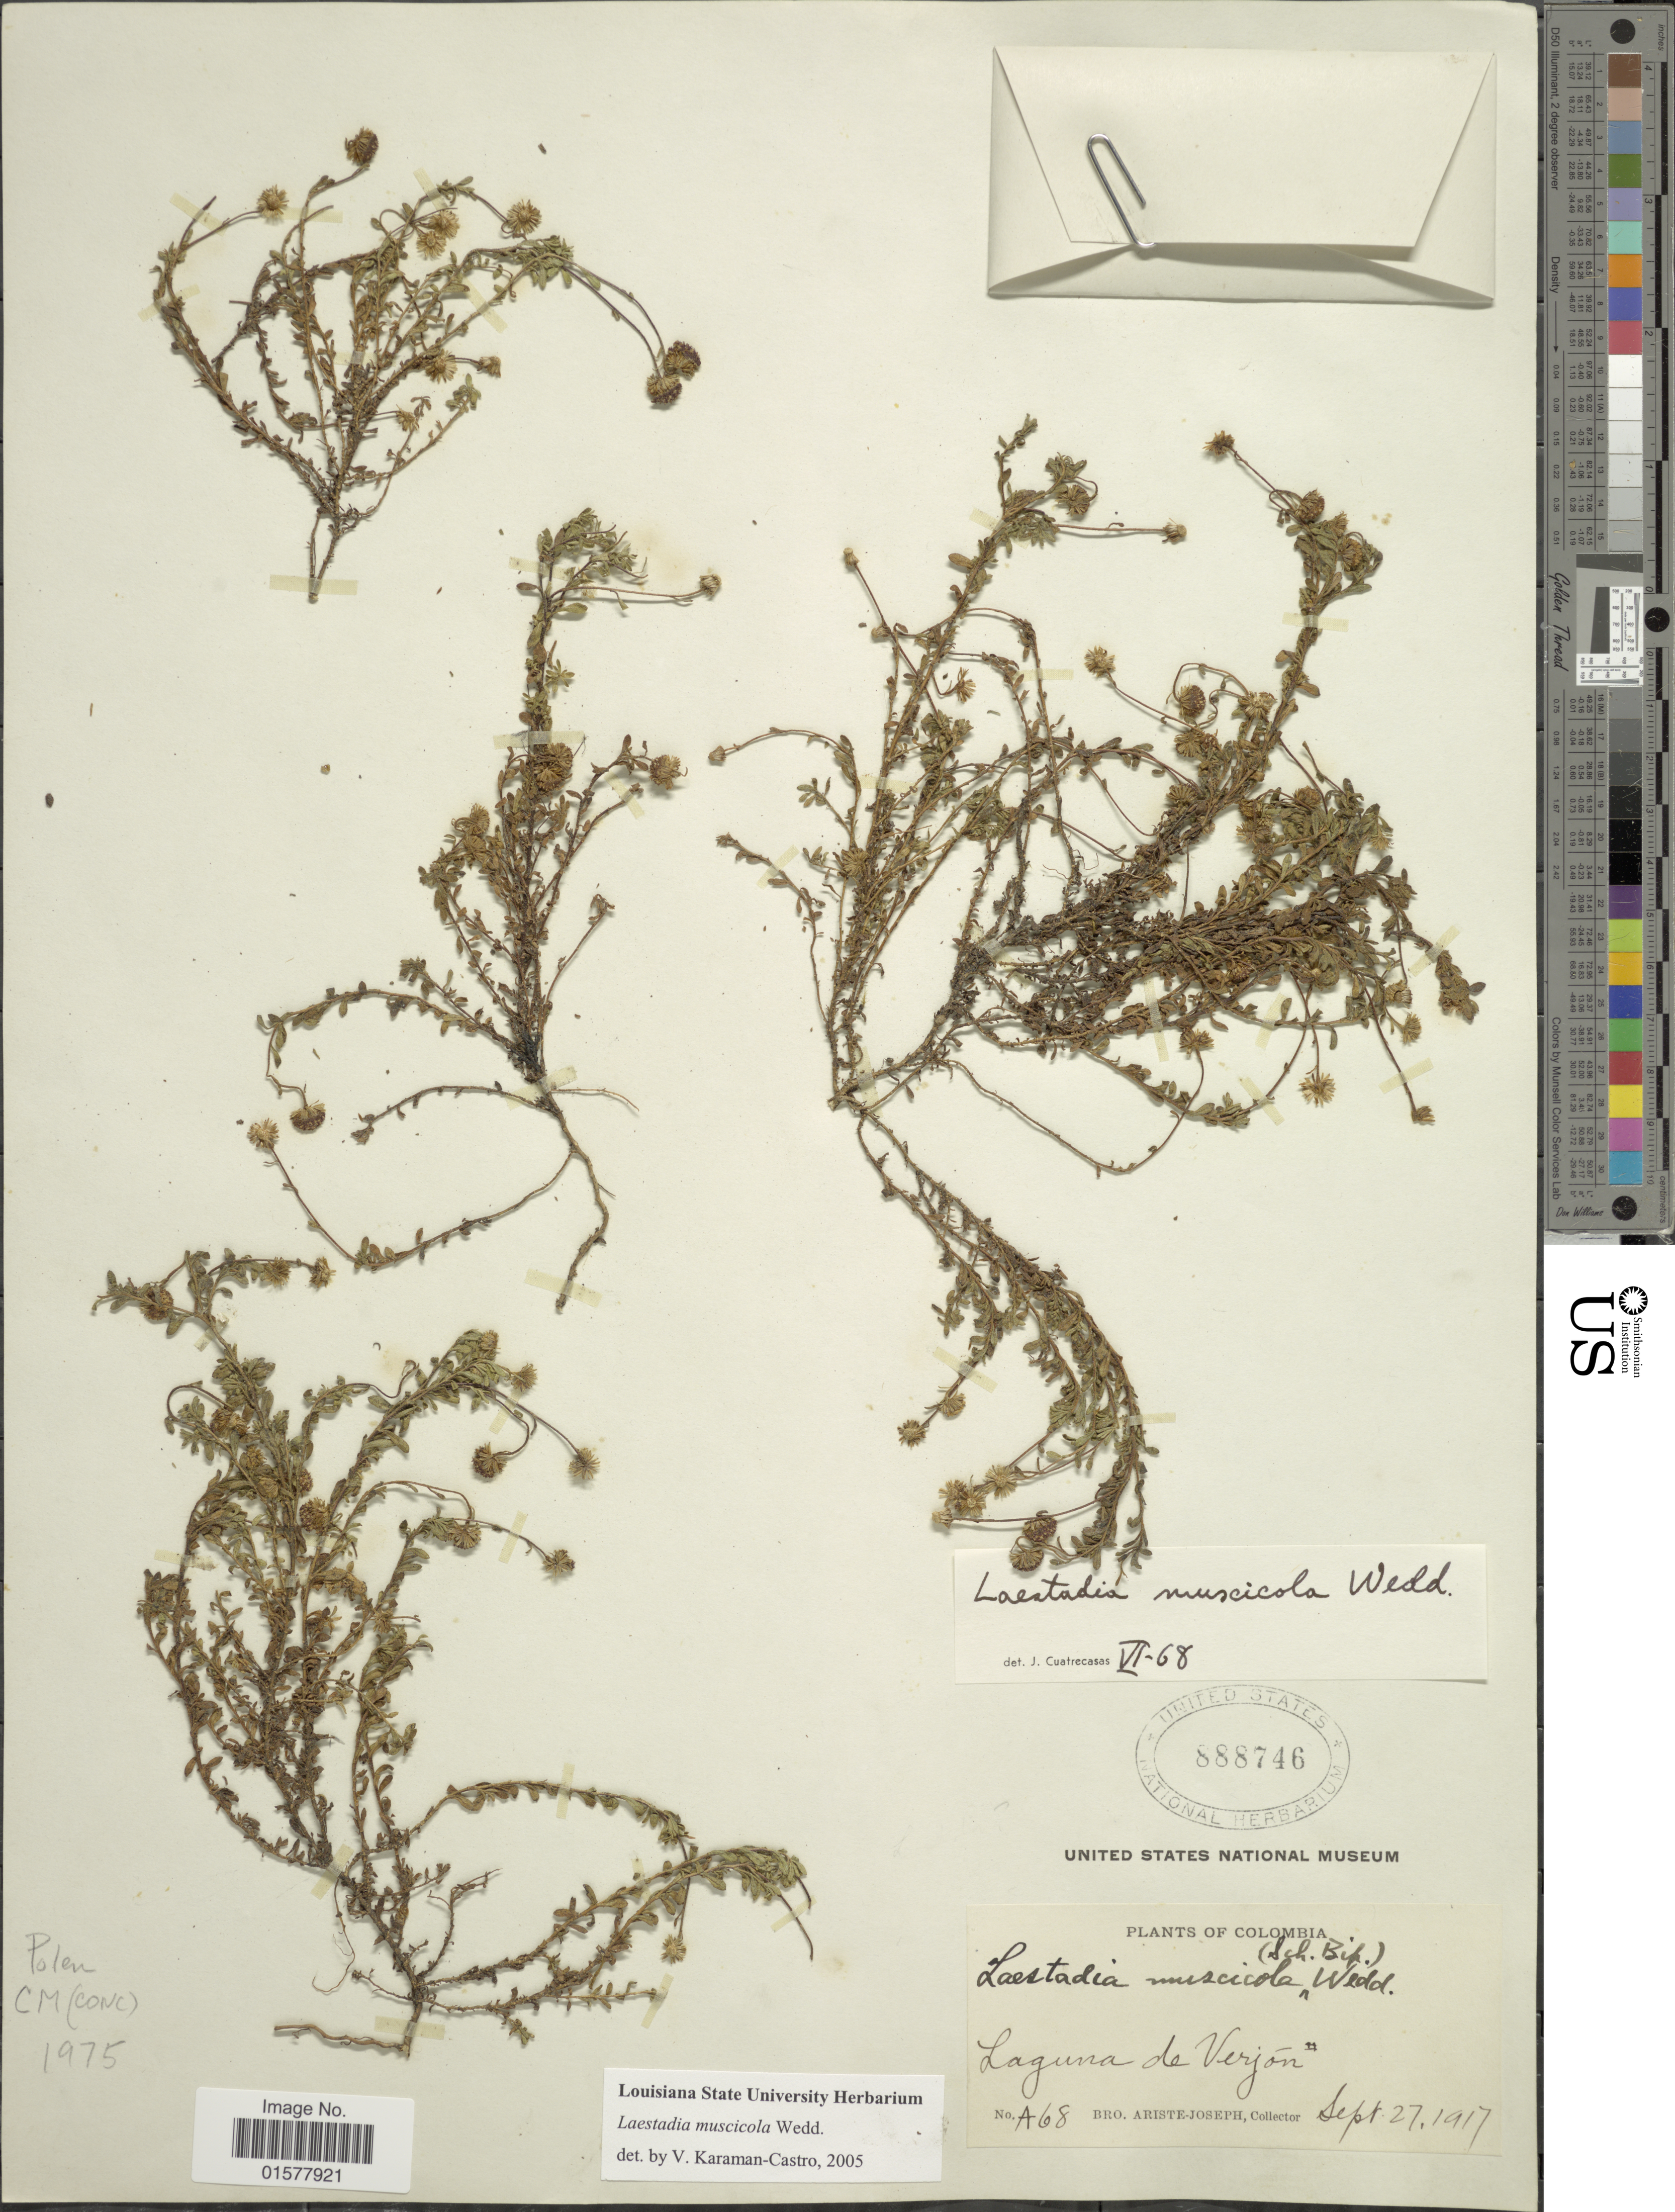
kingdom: Plantae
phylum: Tracheophyta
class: Magnoliopsida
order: Asterales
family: Asteraceae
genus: Laestadia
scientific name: Laestadia muscicola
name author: Wedd.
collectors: Bro. Ariste-Joseph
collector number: A68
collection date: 1917-09-27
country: Colombia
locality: Laguna de Verjon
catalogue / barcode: US 888746